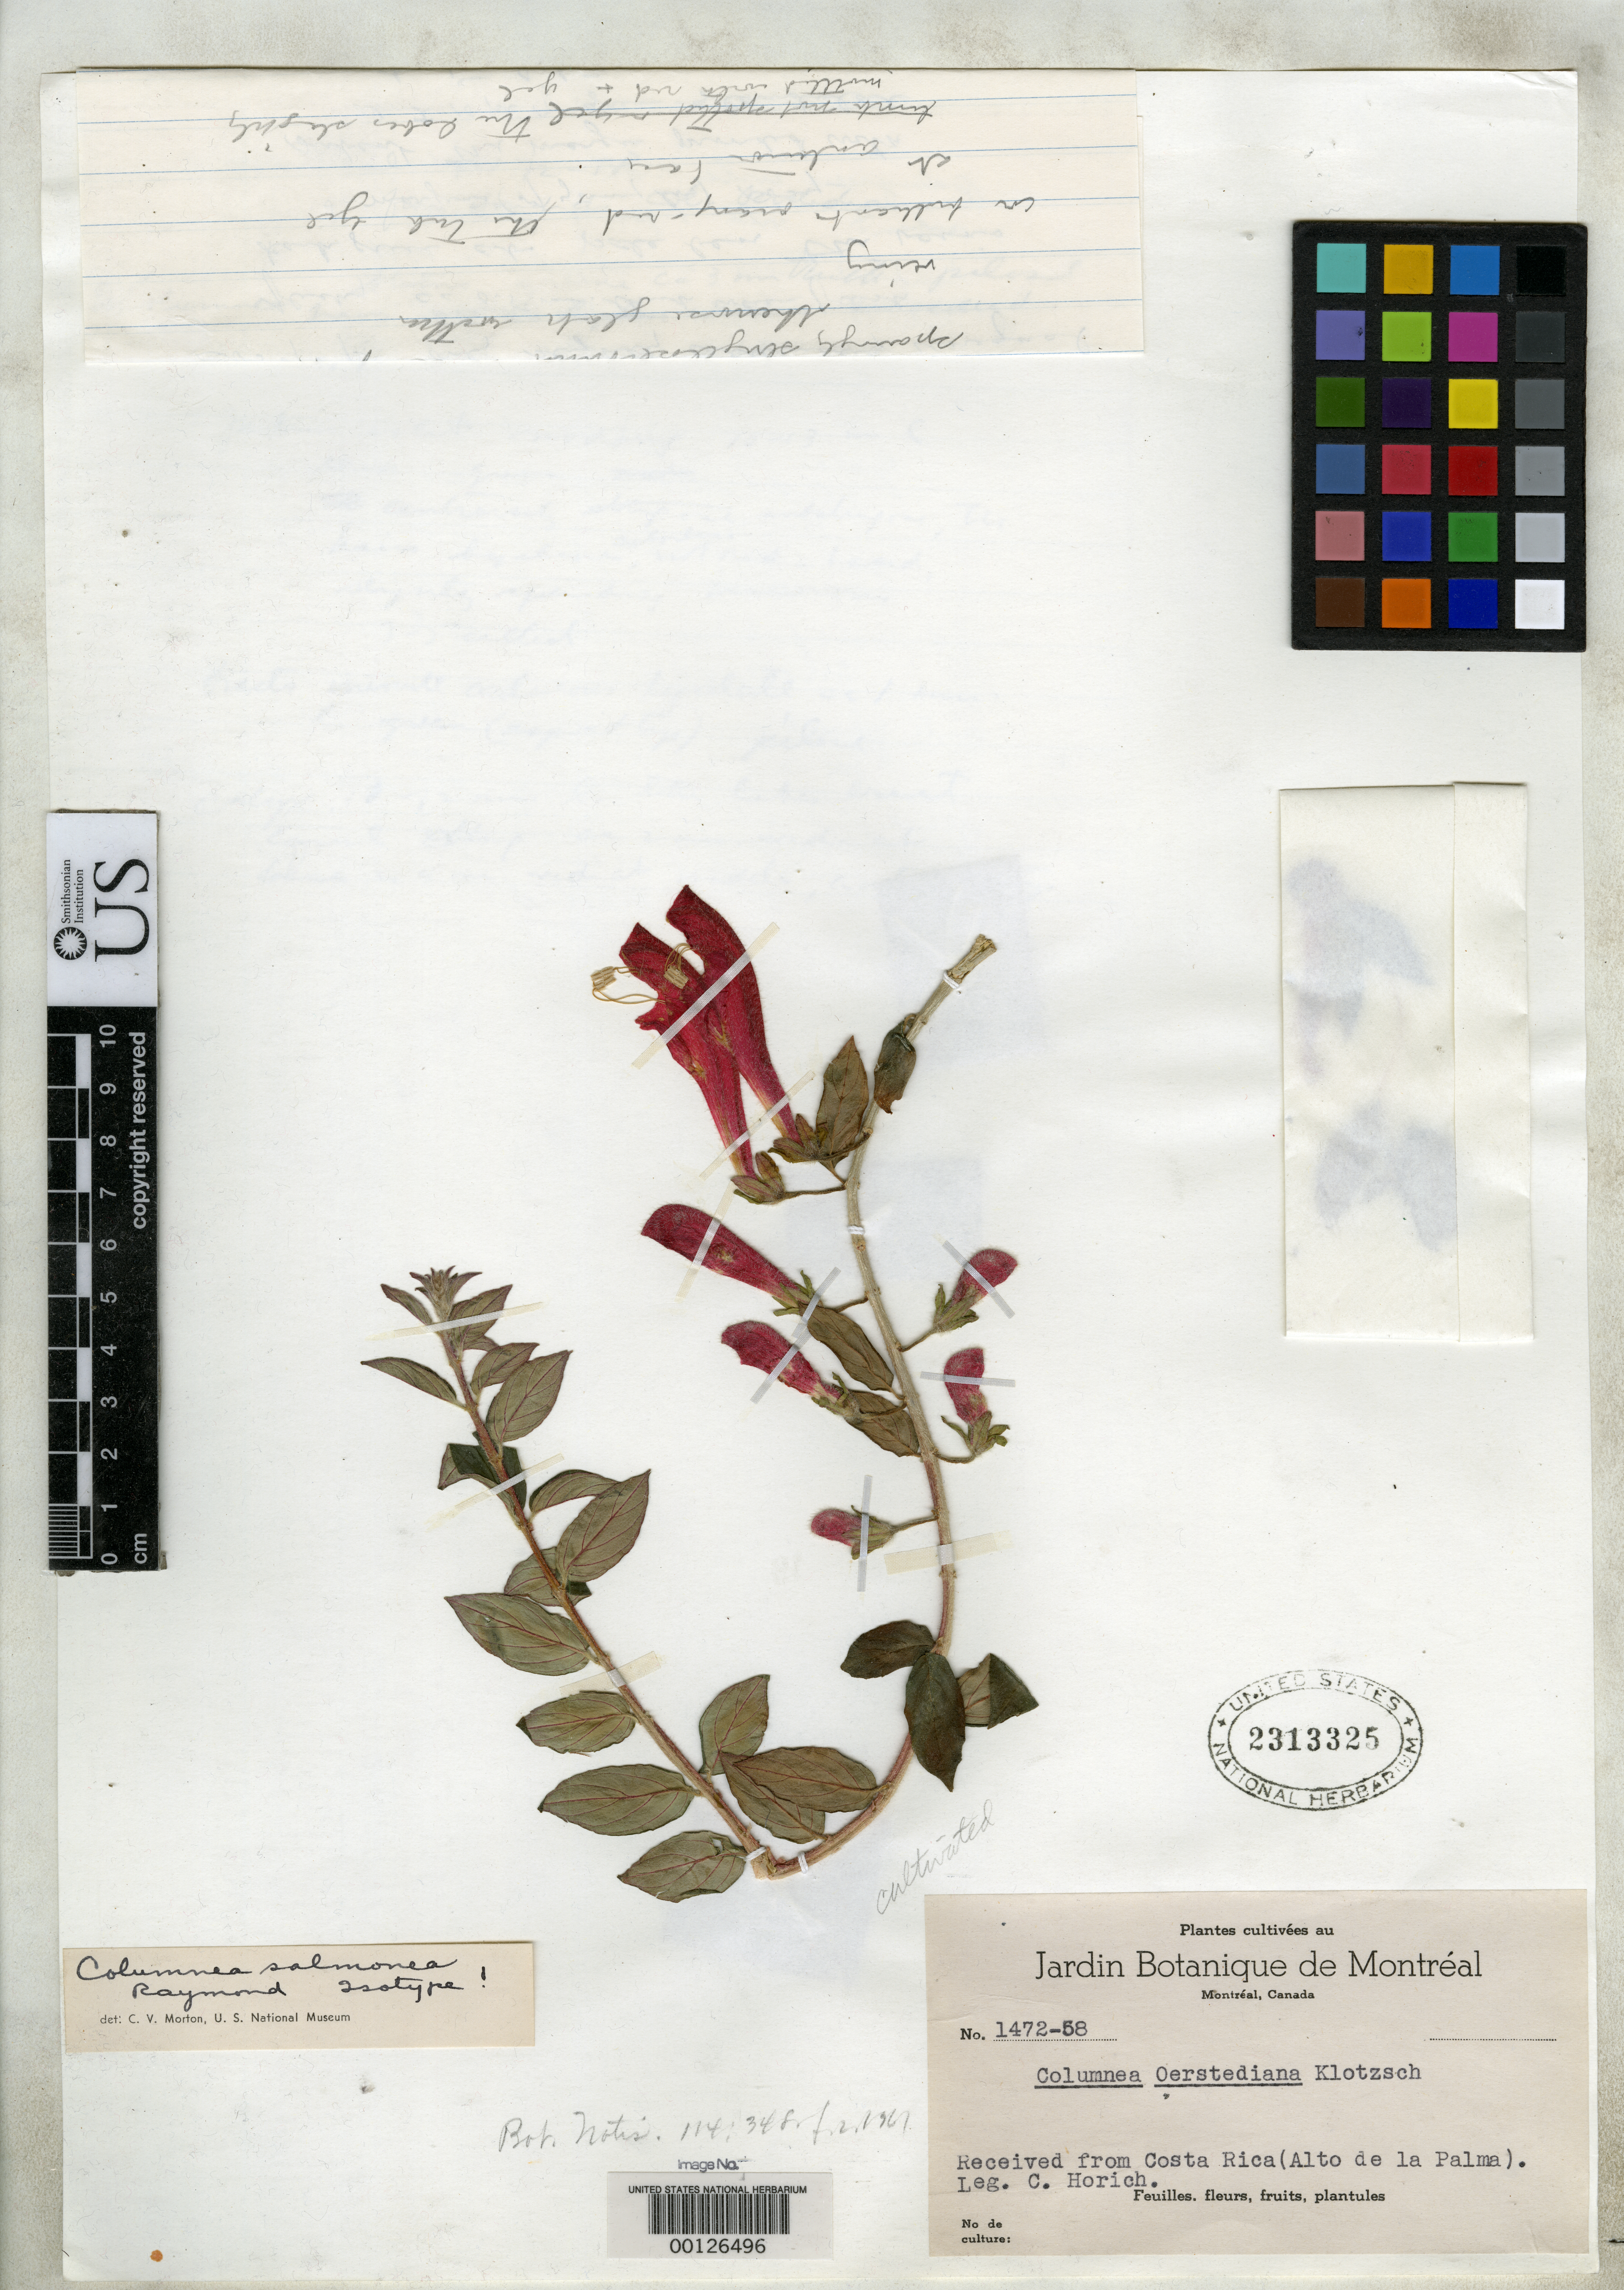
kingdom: Plantae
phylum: Tracheophyta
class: Magnoliopsida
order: Lamiales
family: Gesneriaceae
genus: Columnea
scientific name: Columnea salmonea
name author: Raymond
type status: Isotype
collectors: M. Raymond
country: Costa Rica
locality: Alto de La Palma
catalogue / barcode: US 2313325